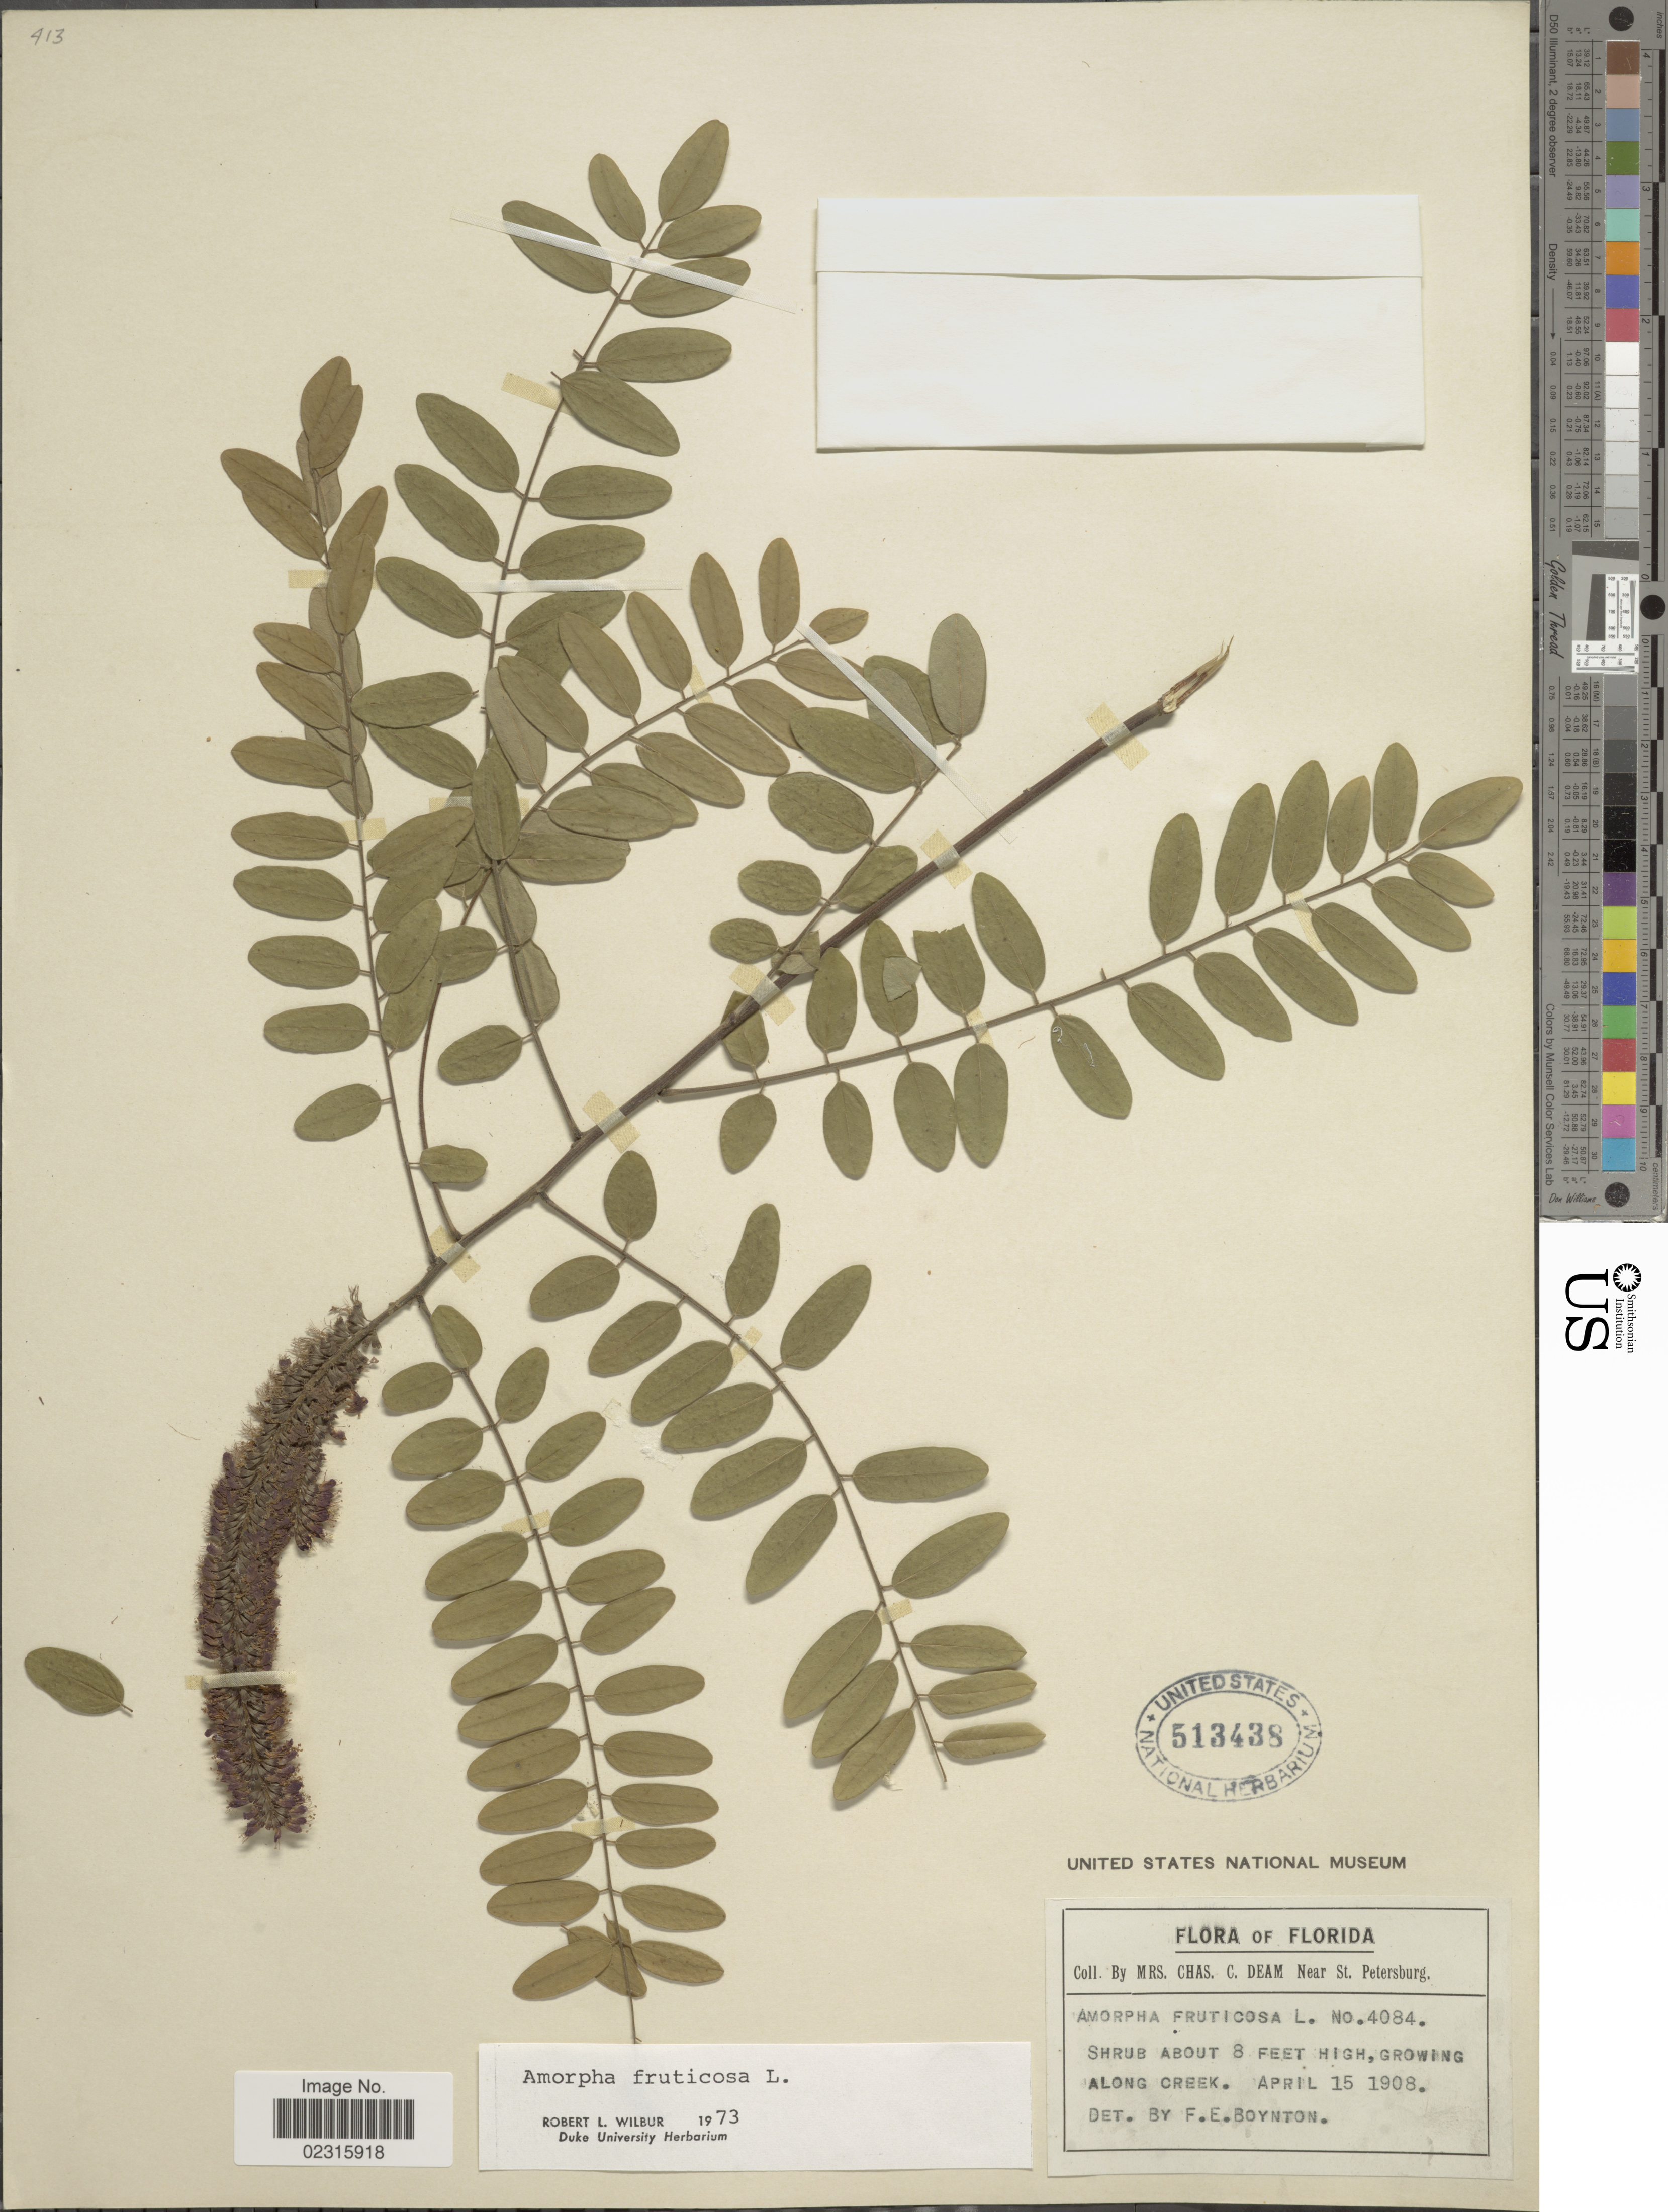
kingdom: Plantae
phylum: Tracheophyta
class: Magnoliopsida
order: Fabales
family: Fabaceae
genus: Amorpha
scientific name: Amorpha fruticosa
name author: L.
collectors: C. Deam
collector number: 4084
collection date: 1908-04-15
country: United States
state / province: Florida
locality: Near St. Petersburg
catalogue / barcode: US 513438